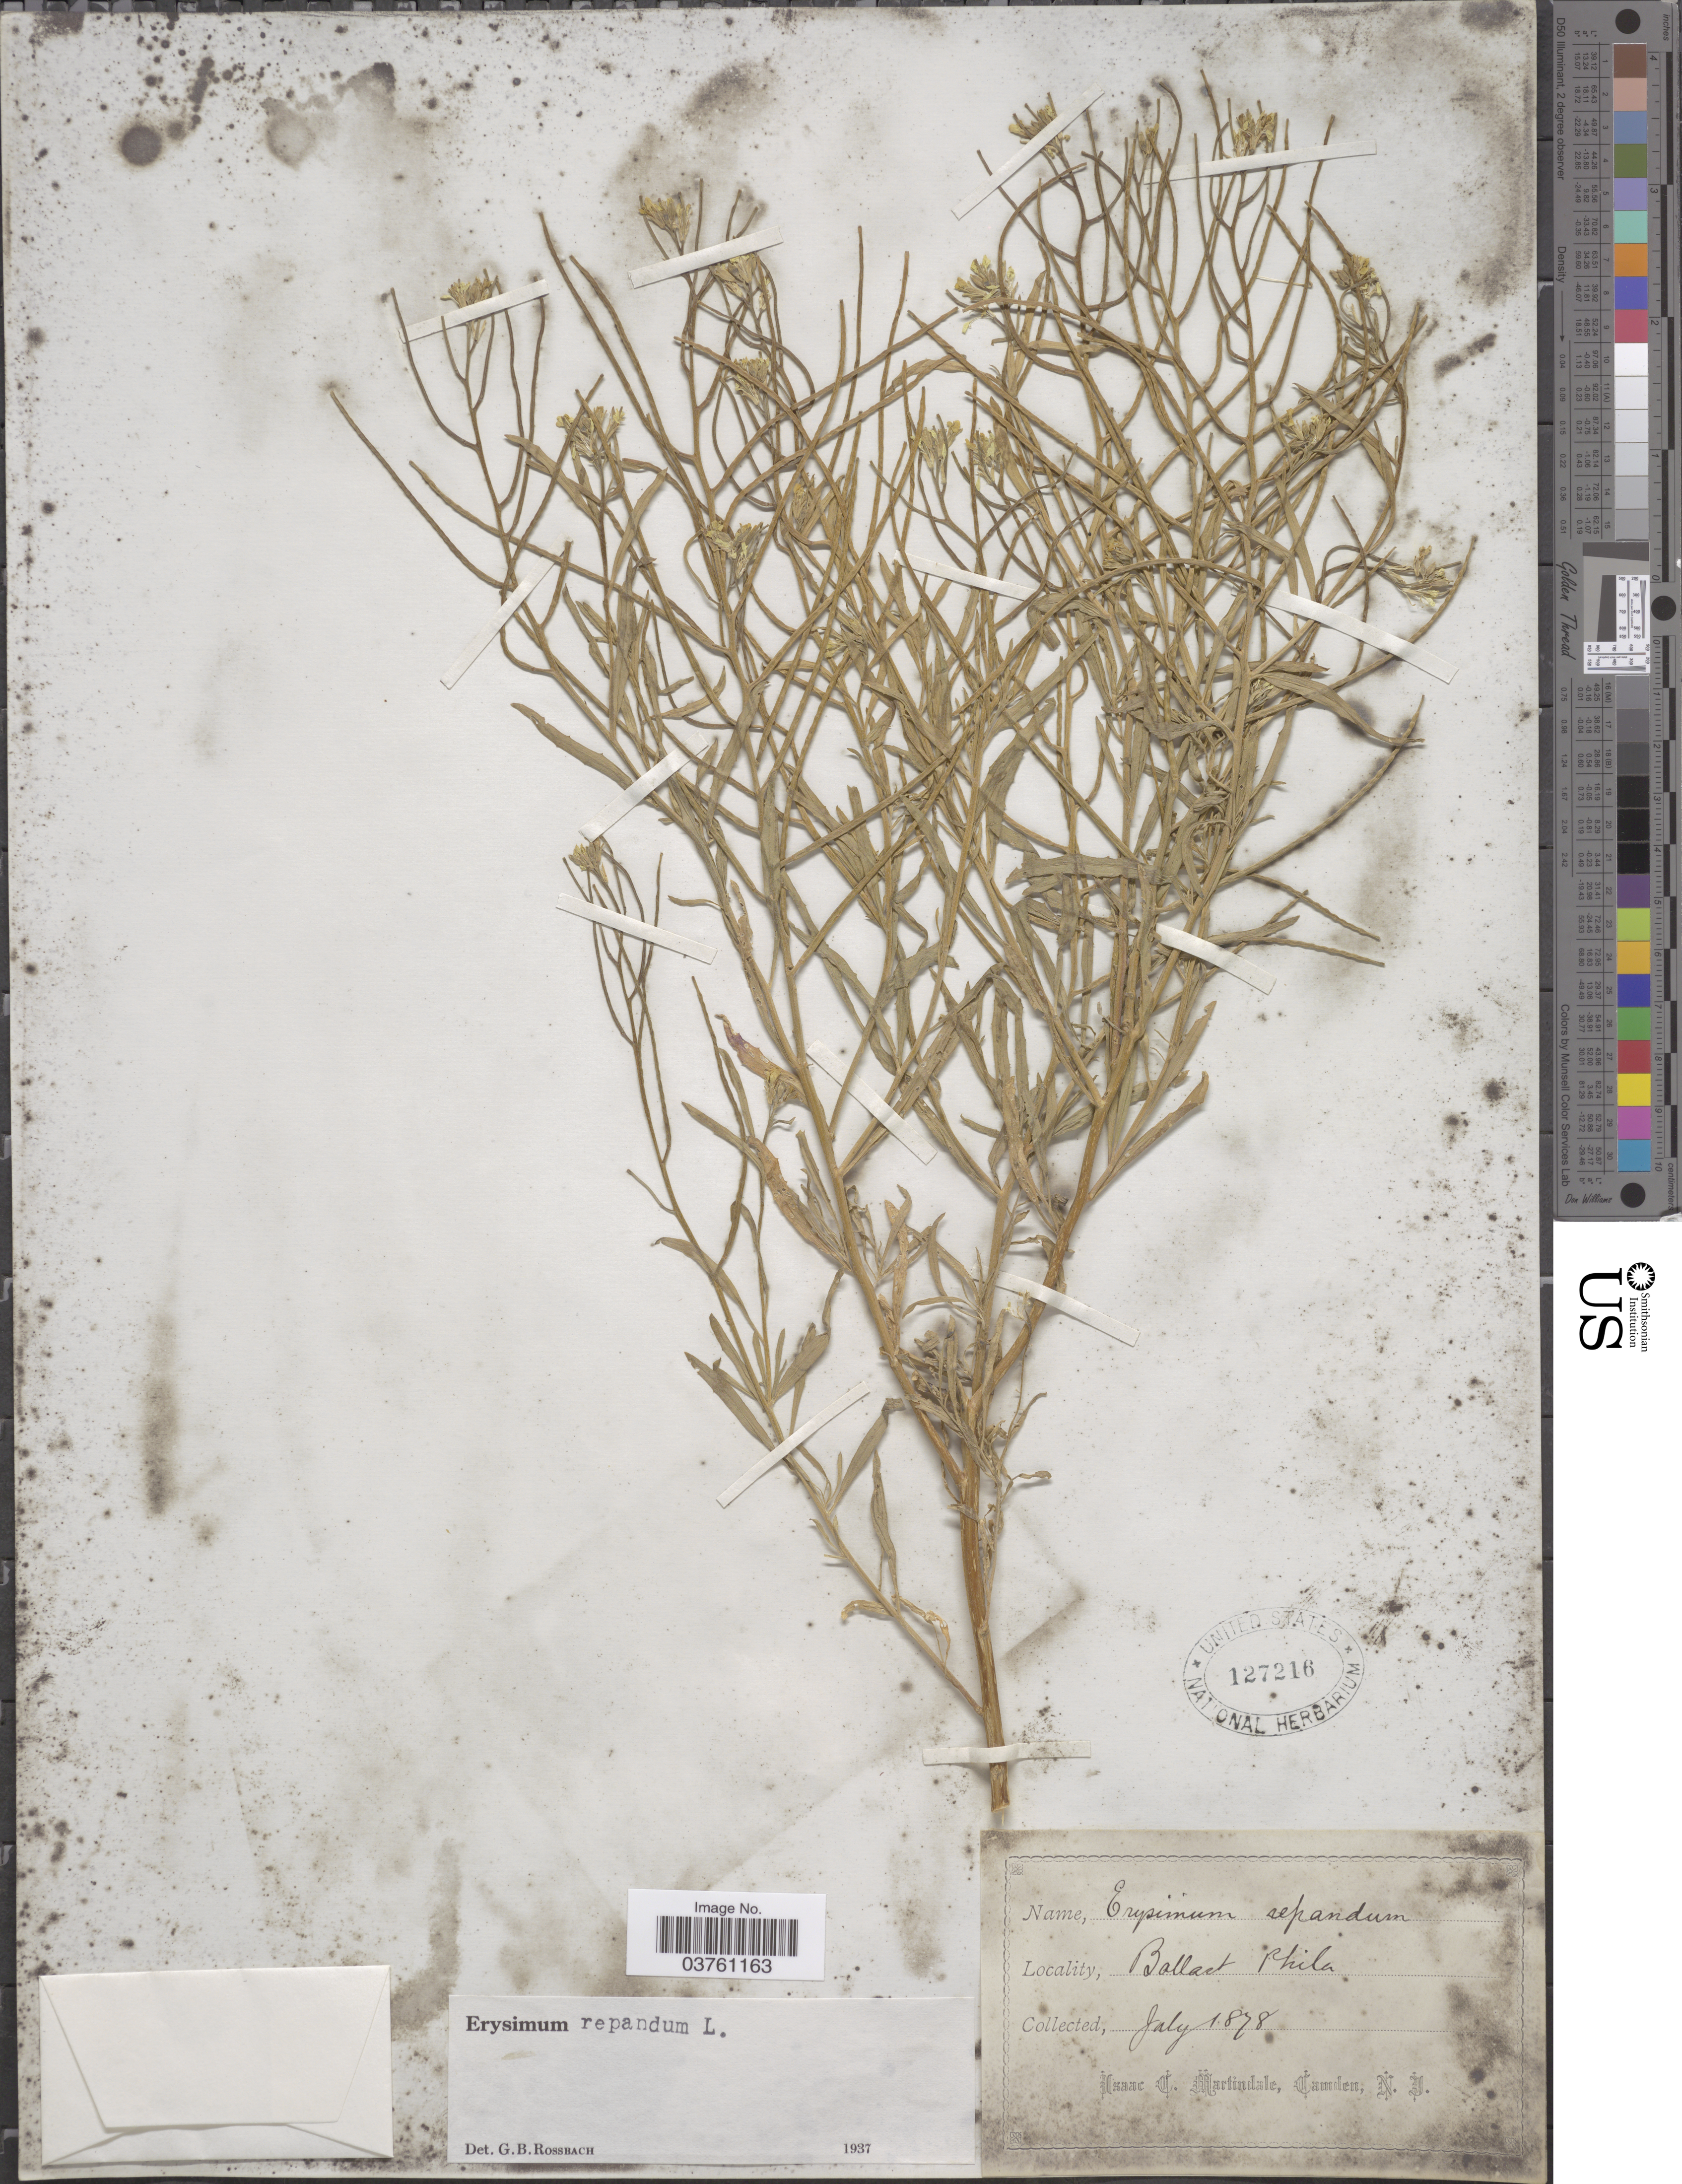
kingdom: Plantae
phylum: Tracheophyta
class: Magnoliopsida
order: Brassicales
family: Brassicaceae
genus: Erysimum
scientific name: Erysimum repandum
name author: L.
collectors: I. C. Martindale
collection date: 1878-07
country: United States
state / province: New Jersey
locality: Ballast Phila.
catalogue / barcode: US 127216